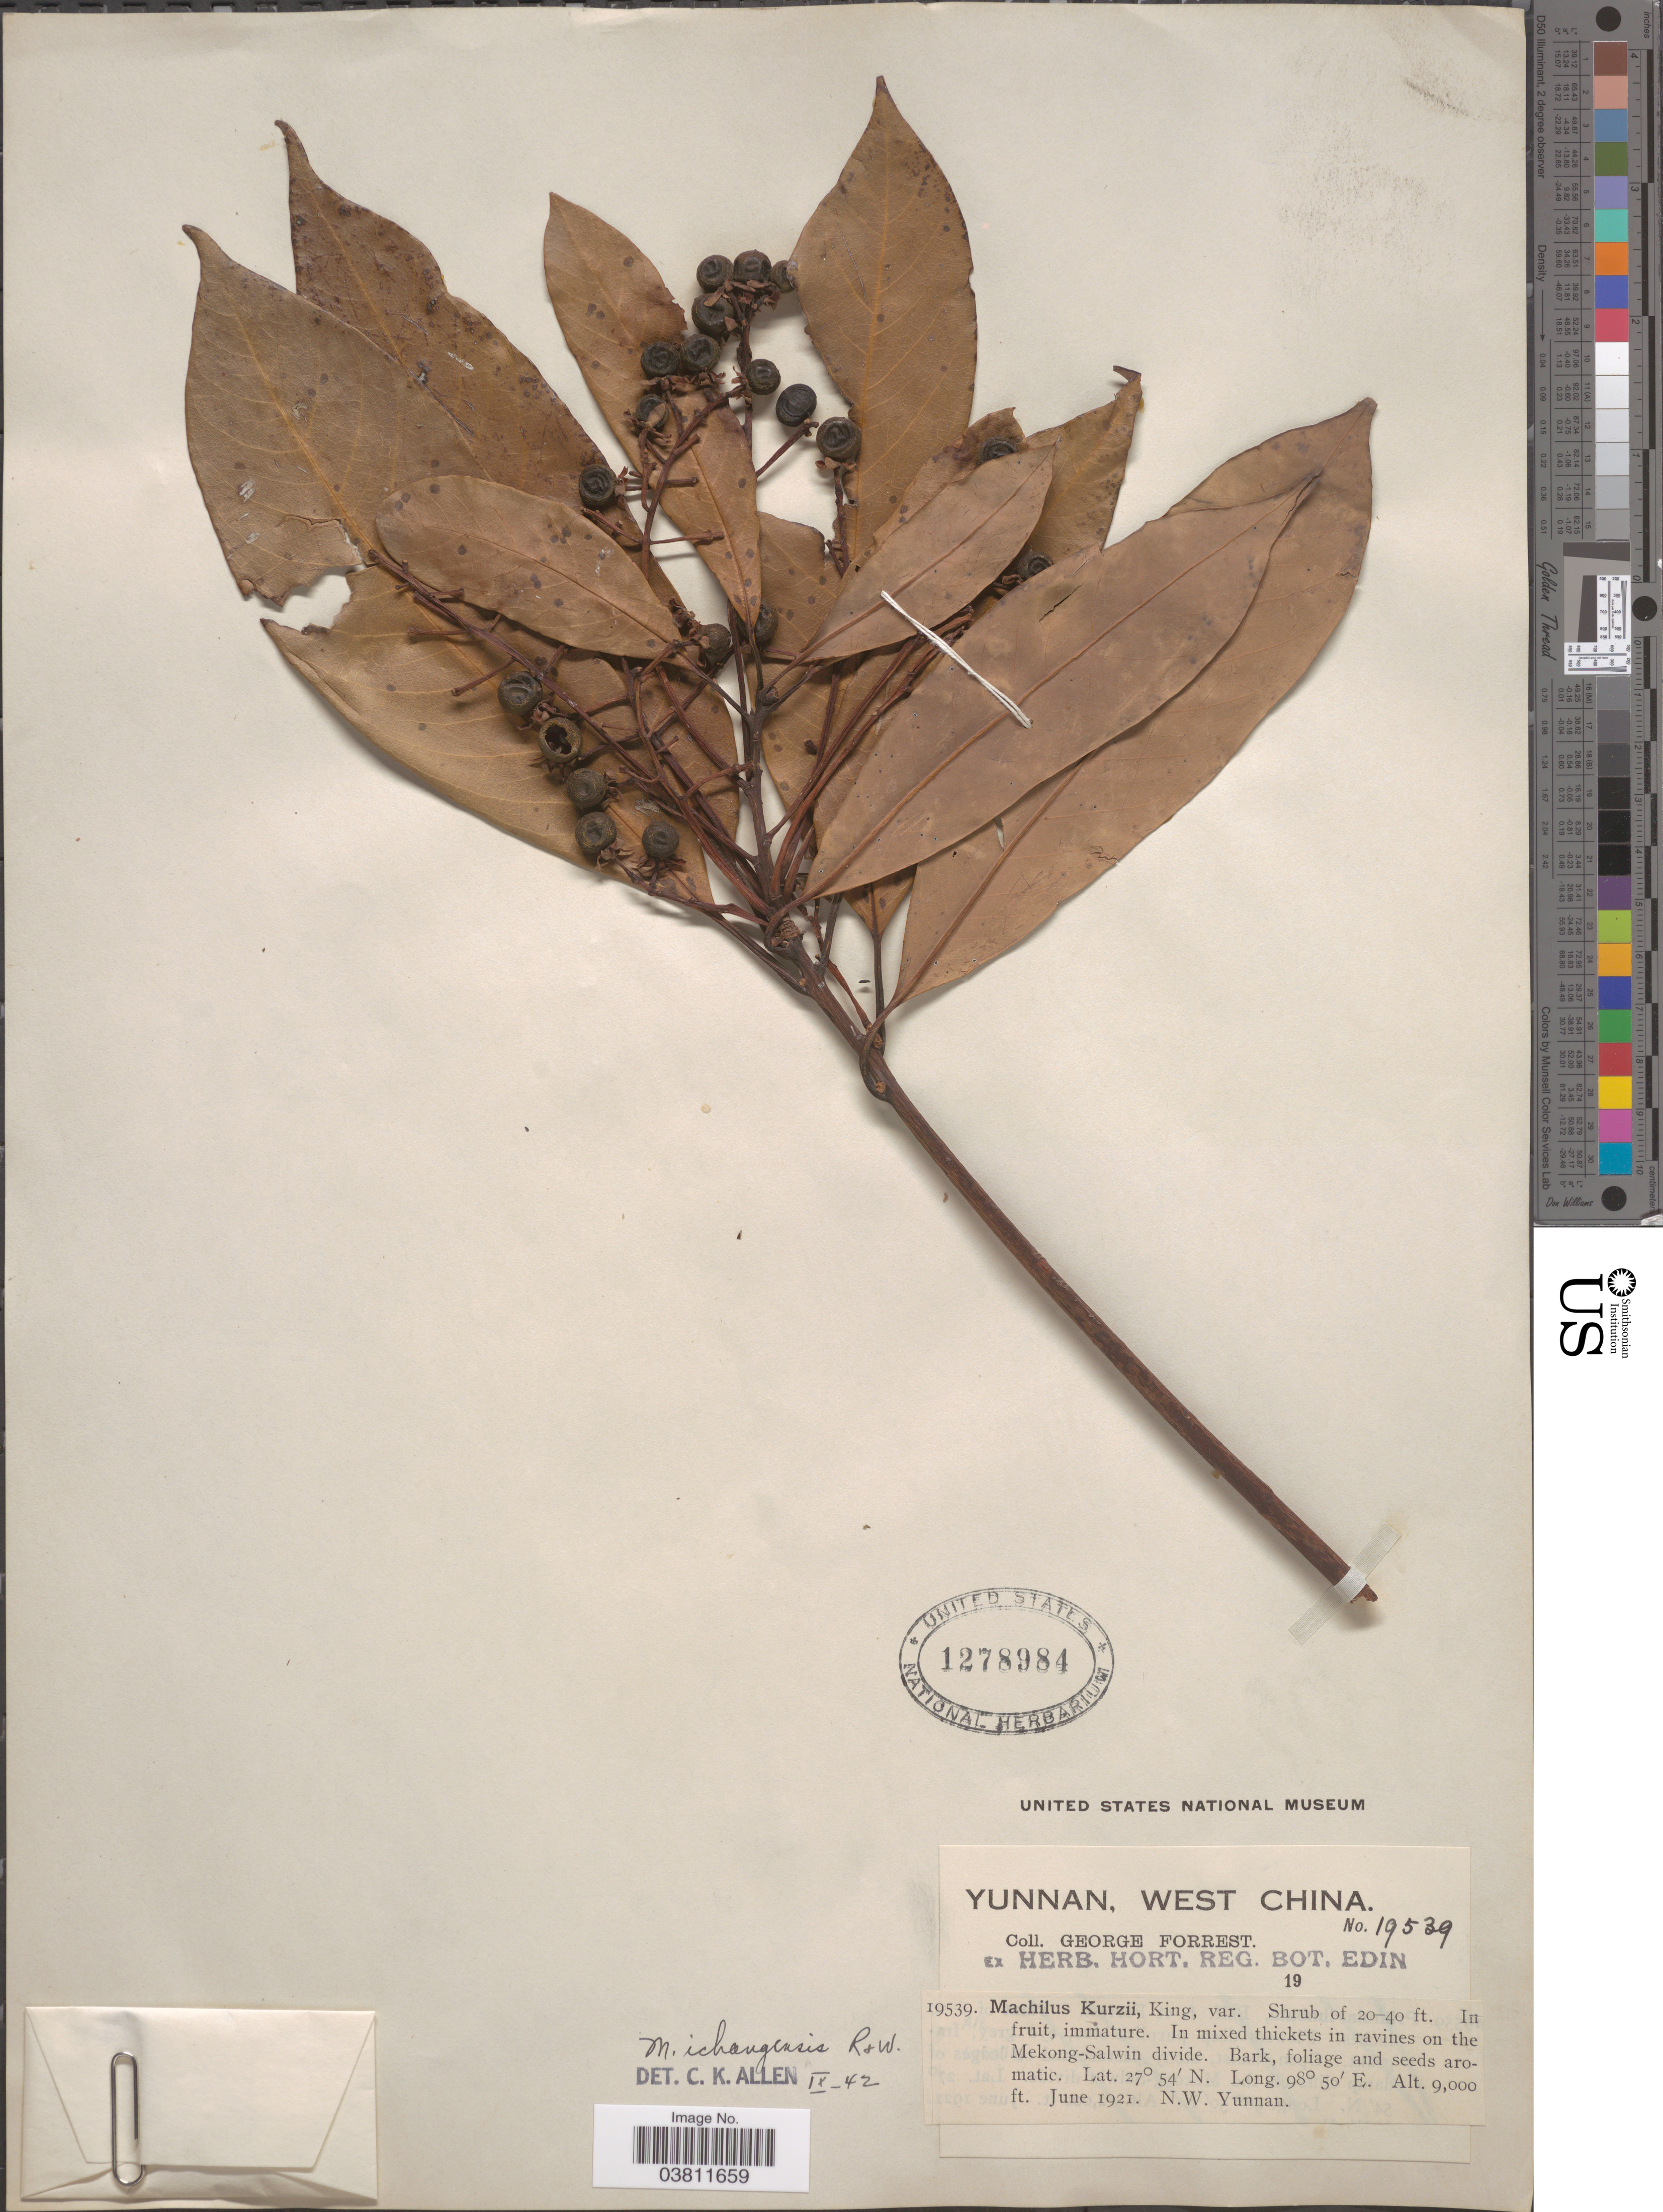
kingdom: Plantae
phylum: Tracheophyta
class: Magnoliopsida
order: Laurales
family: Lauraceae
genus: Machilus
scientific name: Machilus ichangensis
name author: Rehder & E.H. Wilson in Sarg.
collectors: G. Forrest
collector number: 19539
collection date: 1921-06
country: China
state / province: Yunnan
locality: West China. On the Mekong-Salwin divide. N.W. Yunnan.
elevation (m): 2743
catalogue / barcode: US 1278984